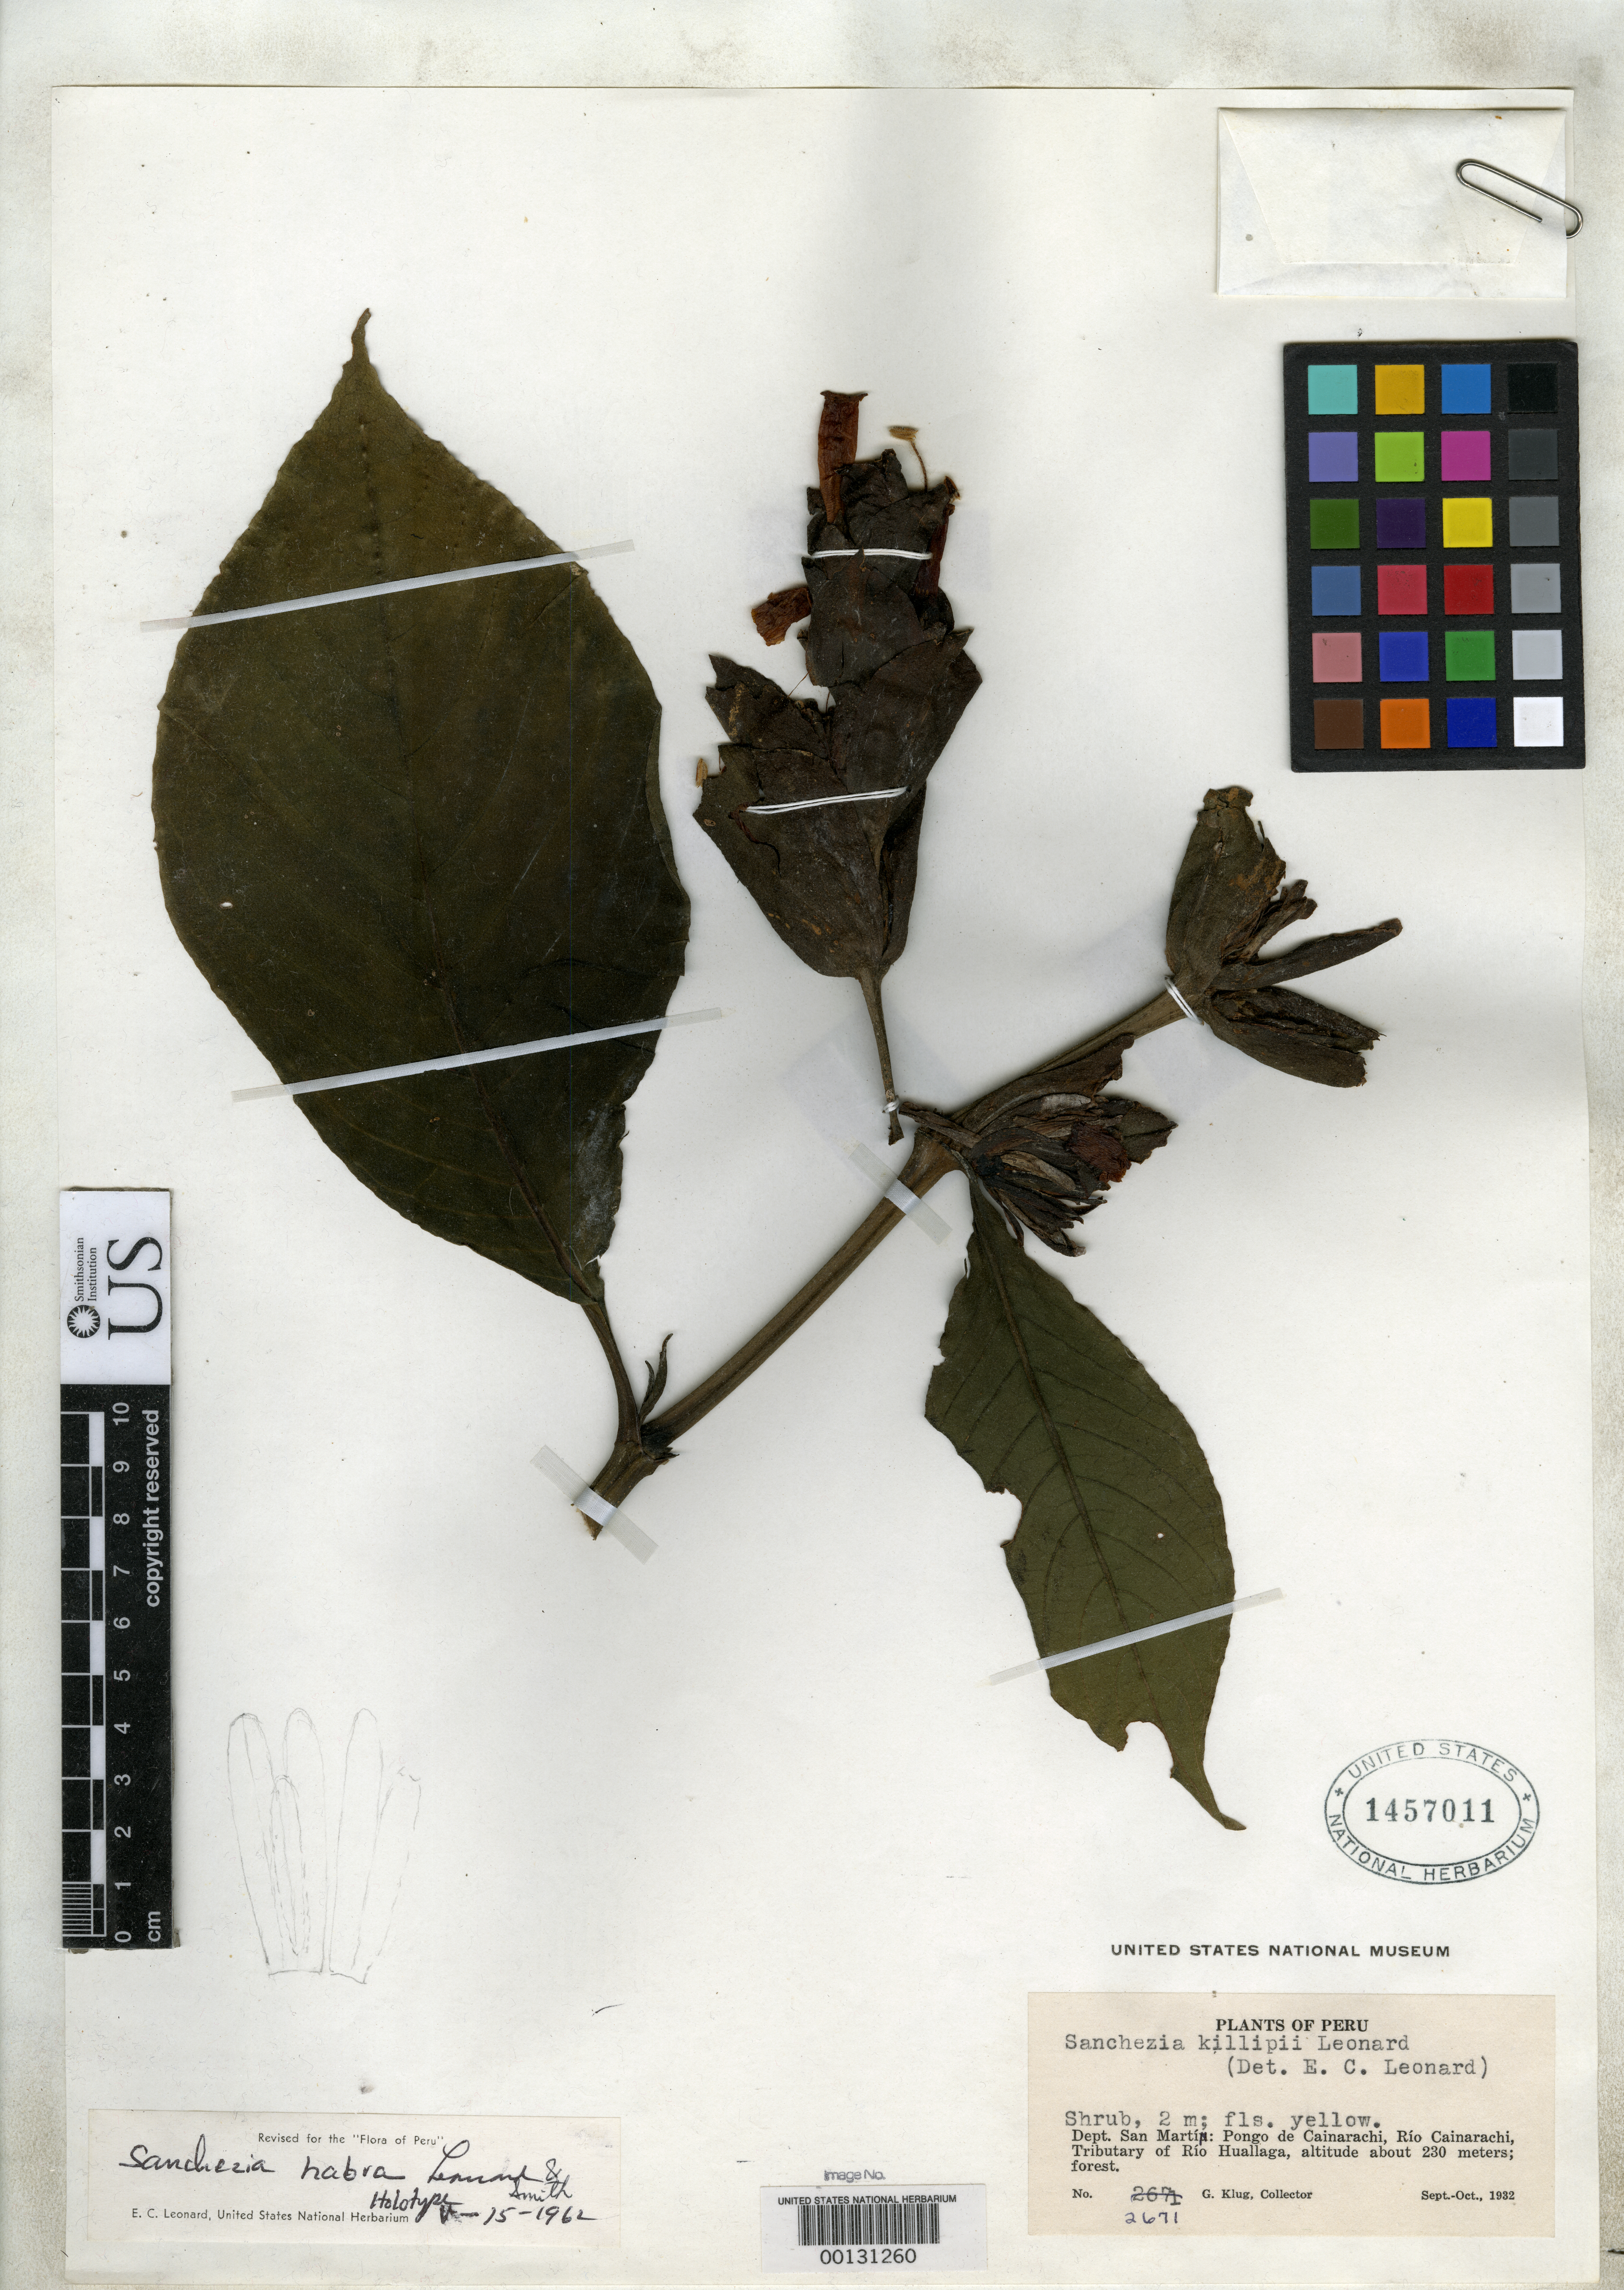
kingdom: Plantae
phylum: Tracheophyta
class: Magnoliopsida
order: Lamiales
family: Acanthaceae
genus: Sanchezia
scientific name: Sanchezia habra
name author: Leonard & L.B. Sm.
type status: Holotype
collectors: G. Klug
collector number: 2671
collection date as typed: Sep 1932 to -- Oct 1932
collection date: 1932-09/1932-10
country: Peru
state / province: San Martín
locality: Pongo de Cainarachi, Rio Cainarachi.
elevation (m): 230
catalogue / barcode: US 1457011